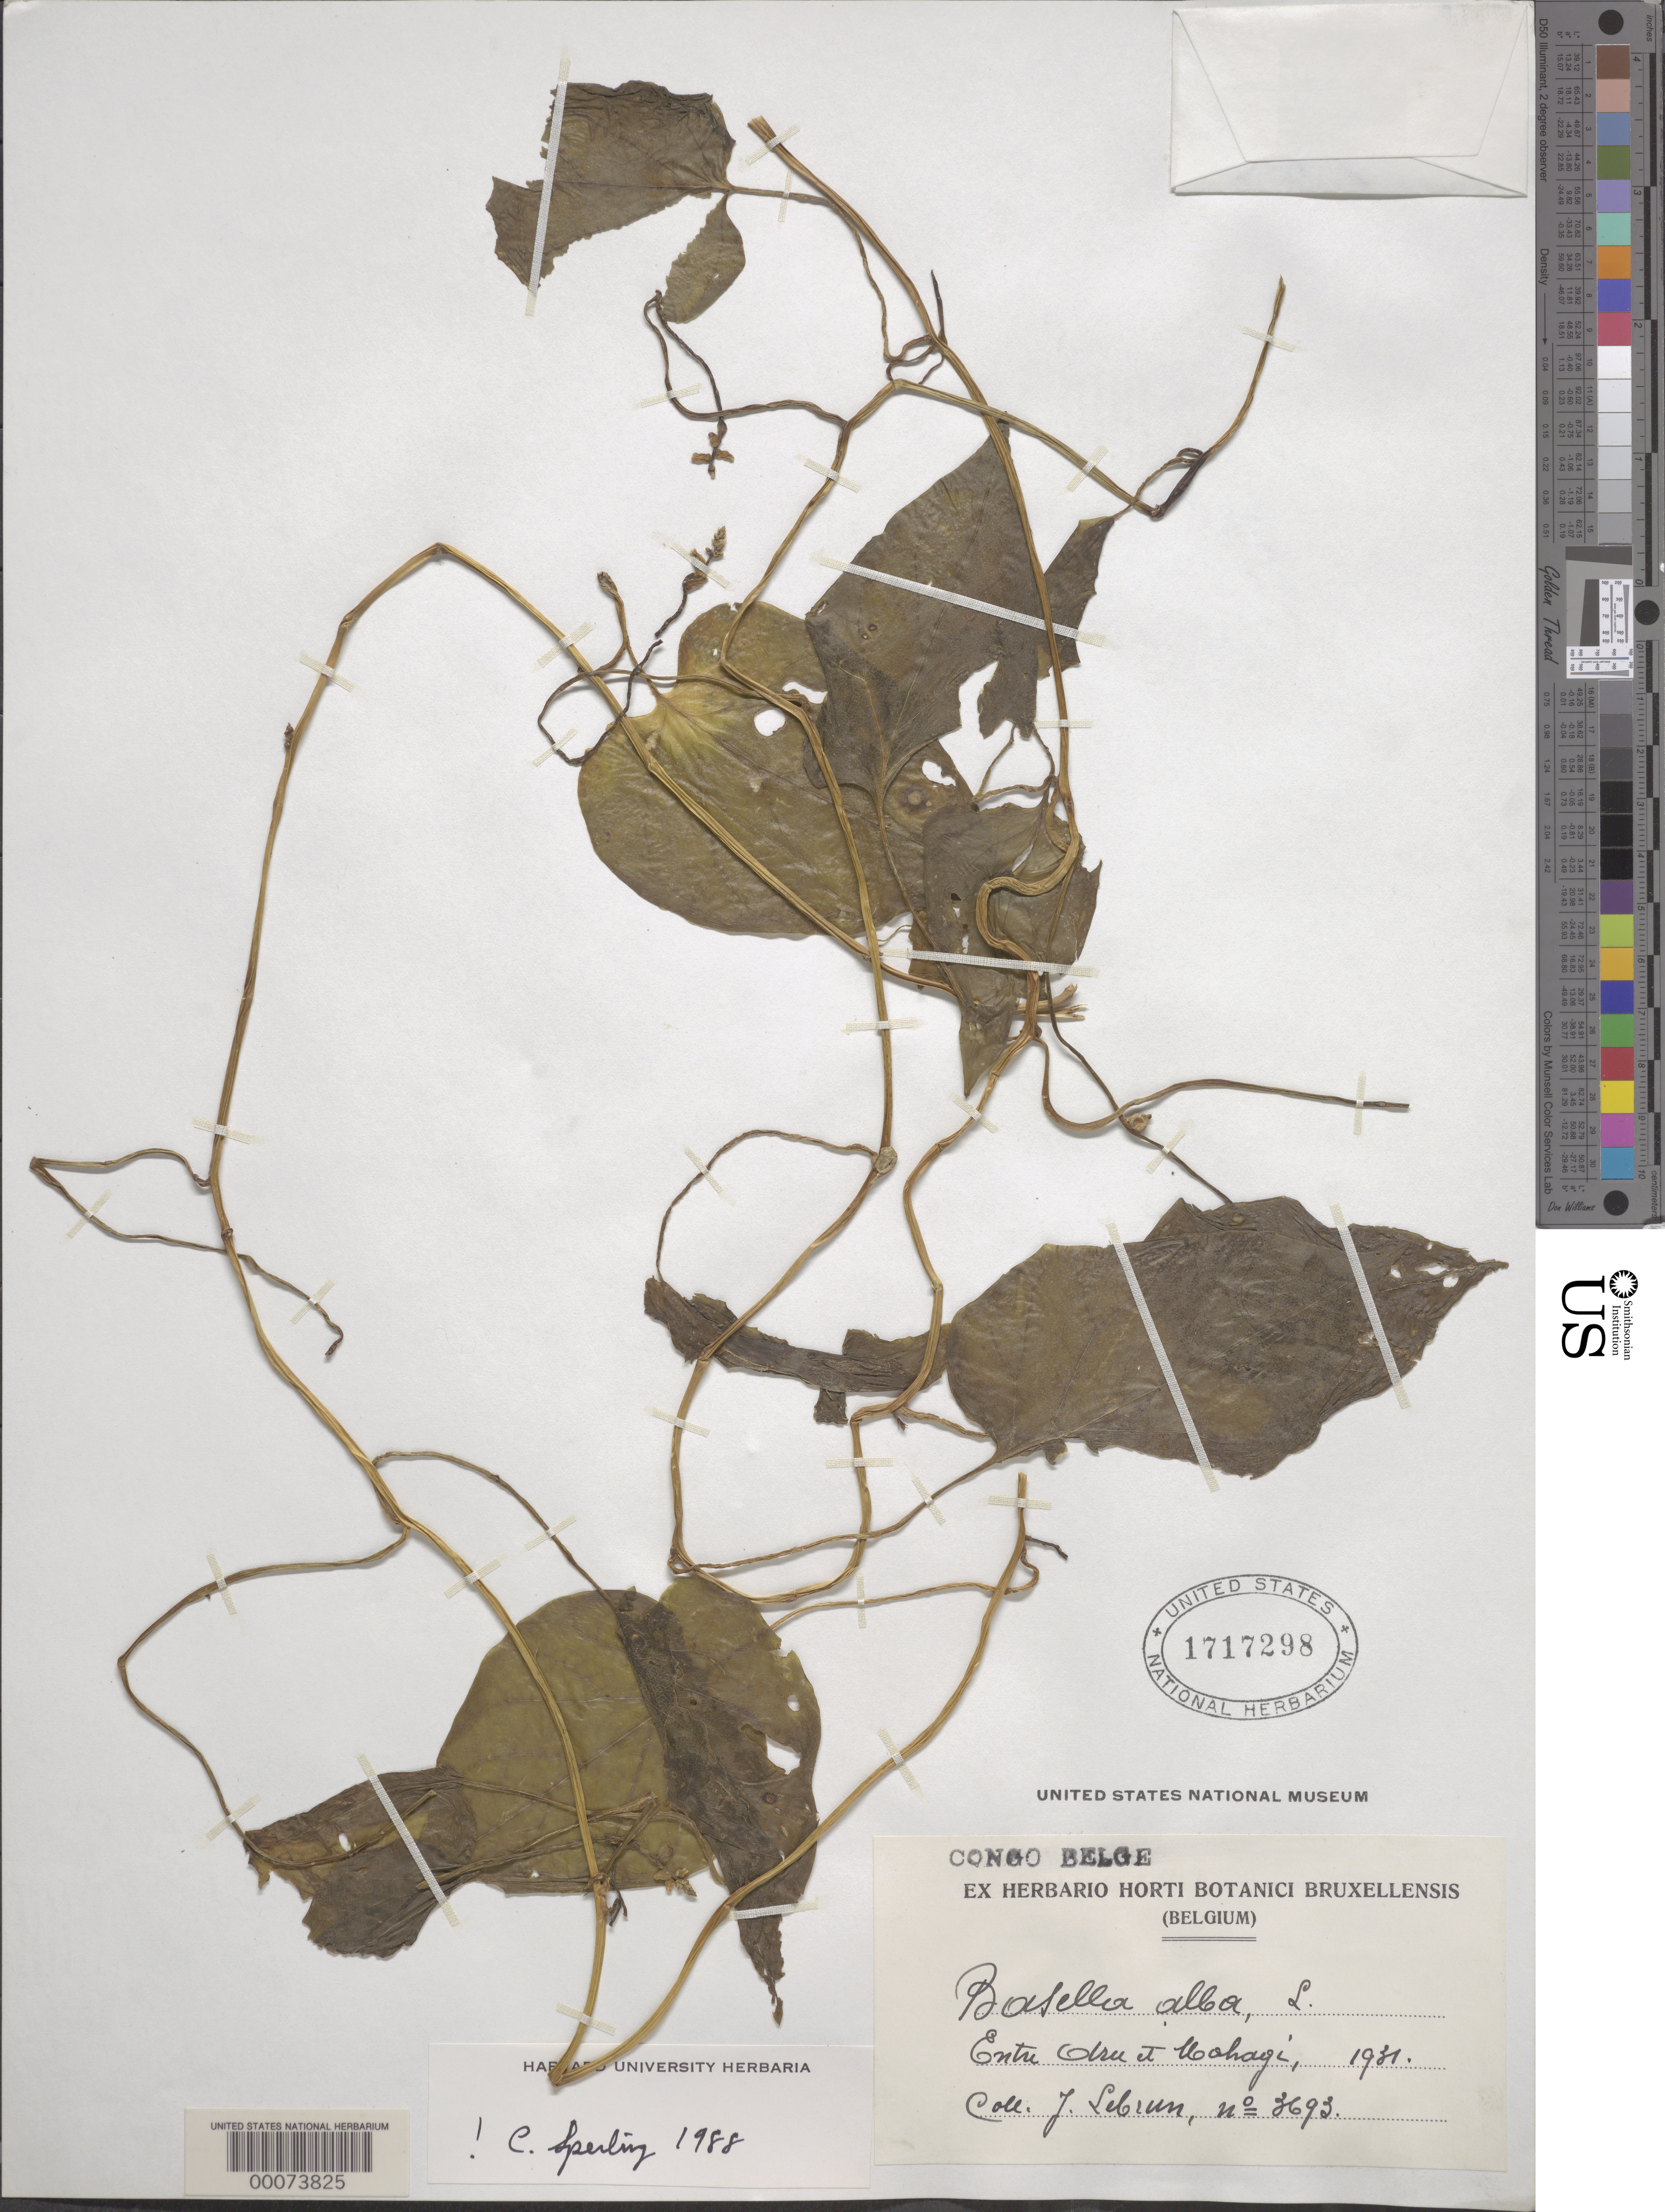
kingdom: Plantae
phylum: Tracheophyta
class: Magnoliopsida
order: Caryophyllales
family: Basellaceae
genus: Basella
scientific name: Basella alba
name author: L.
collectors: J. A. Lebrun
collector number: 3693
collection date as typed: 1931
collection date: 1931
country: Congo, Democratic Republic of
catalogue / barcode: US 1717298